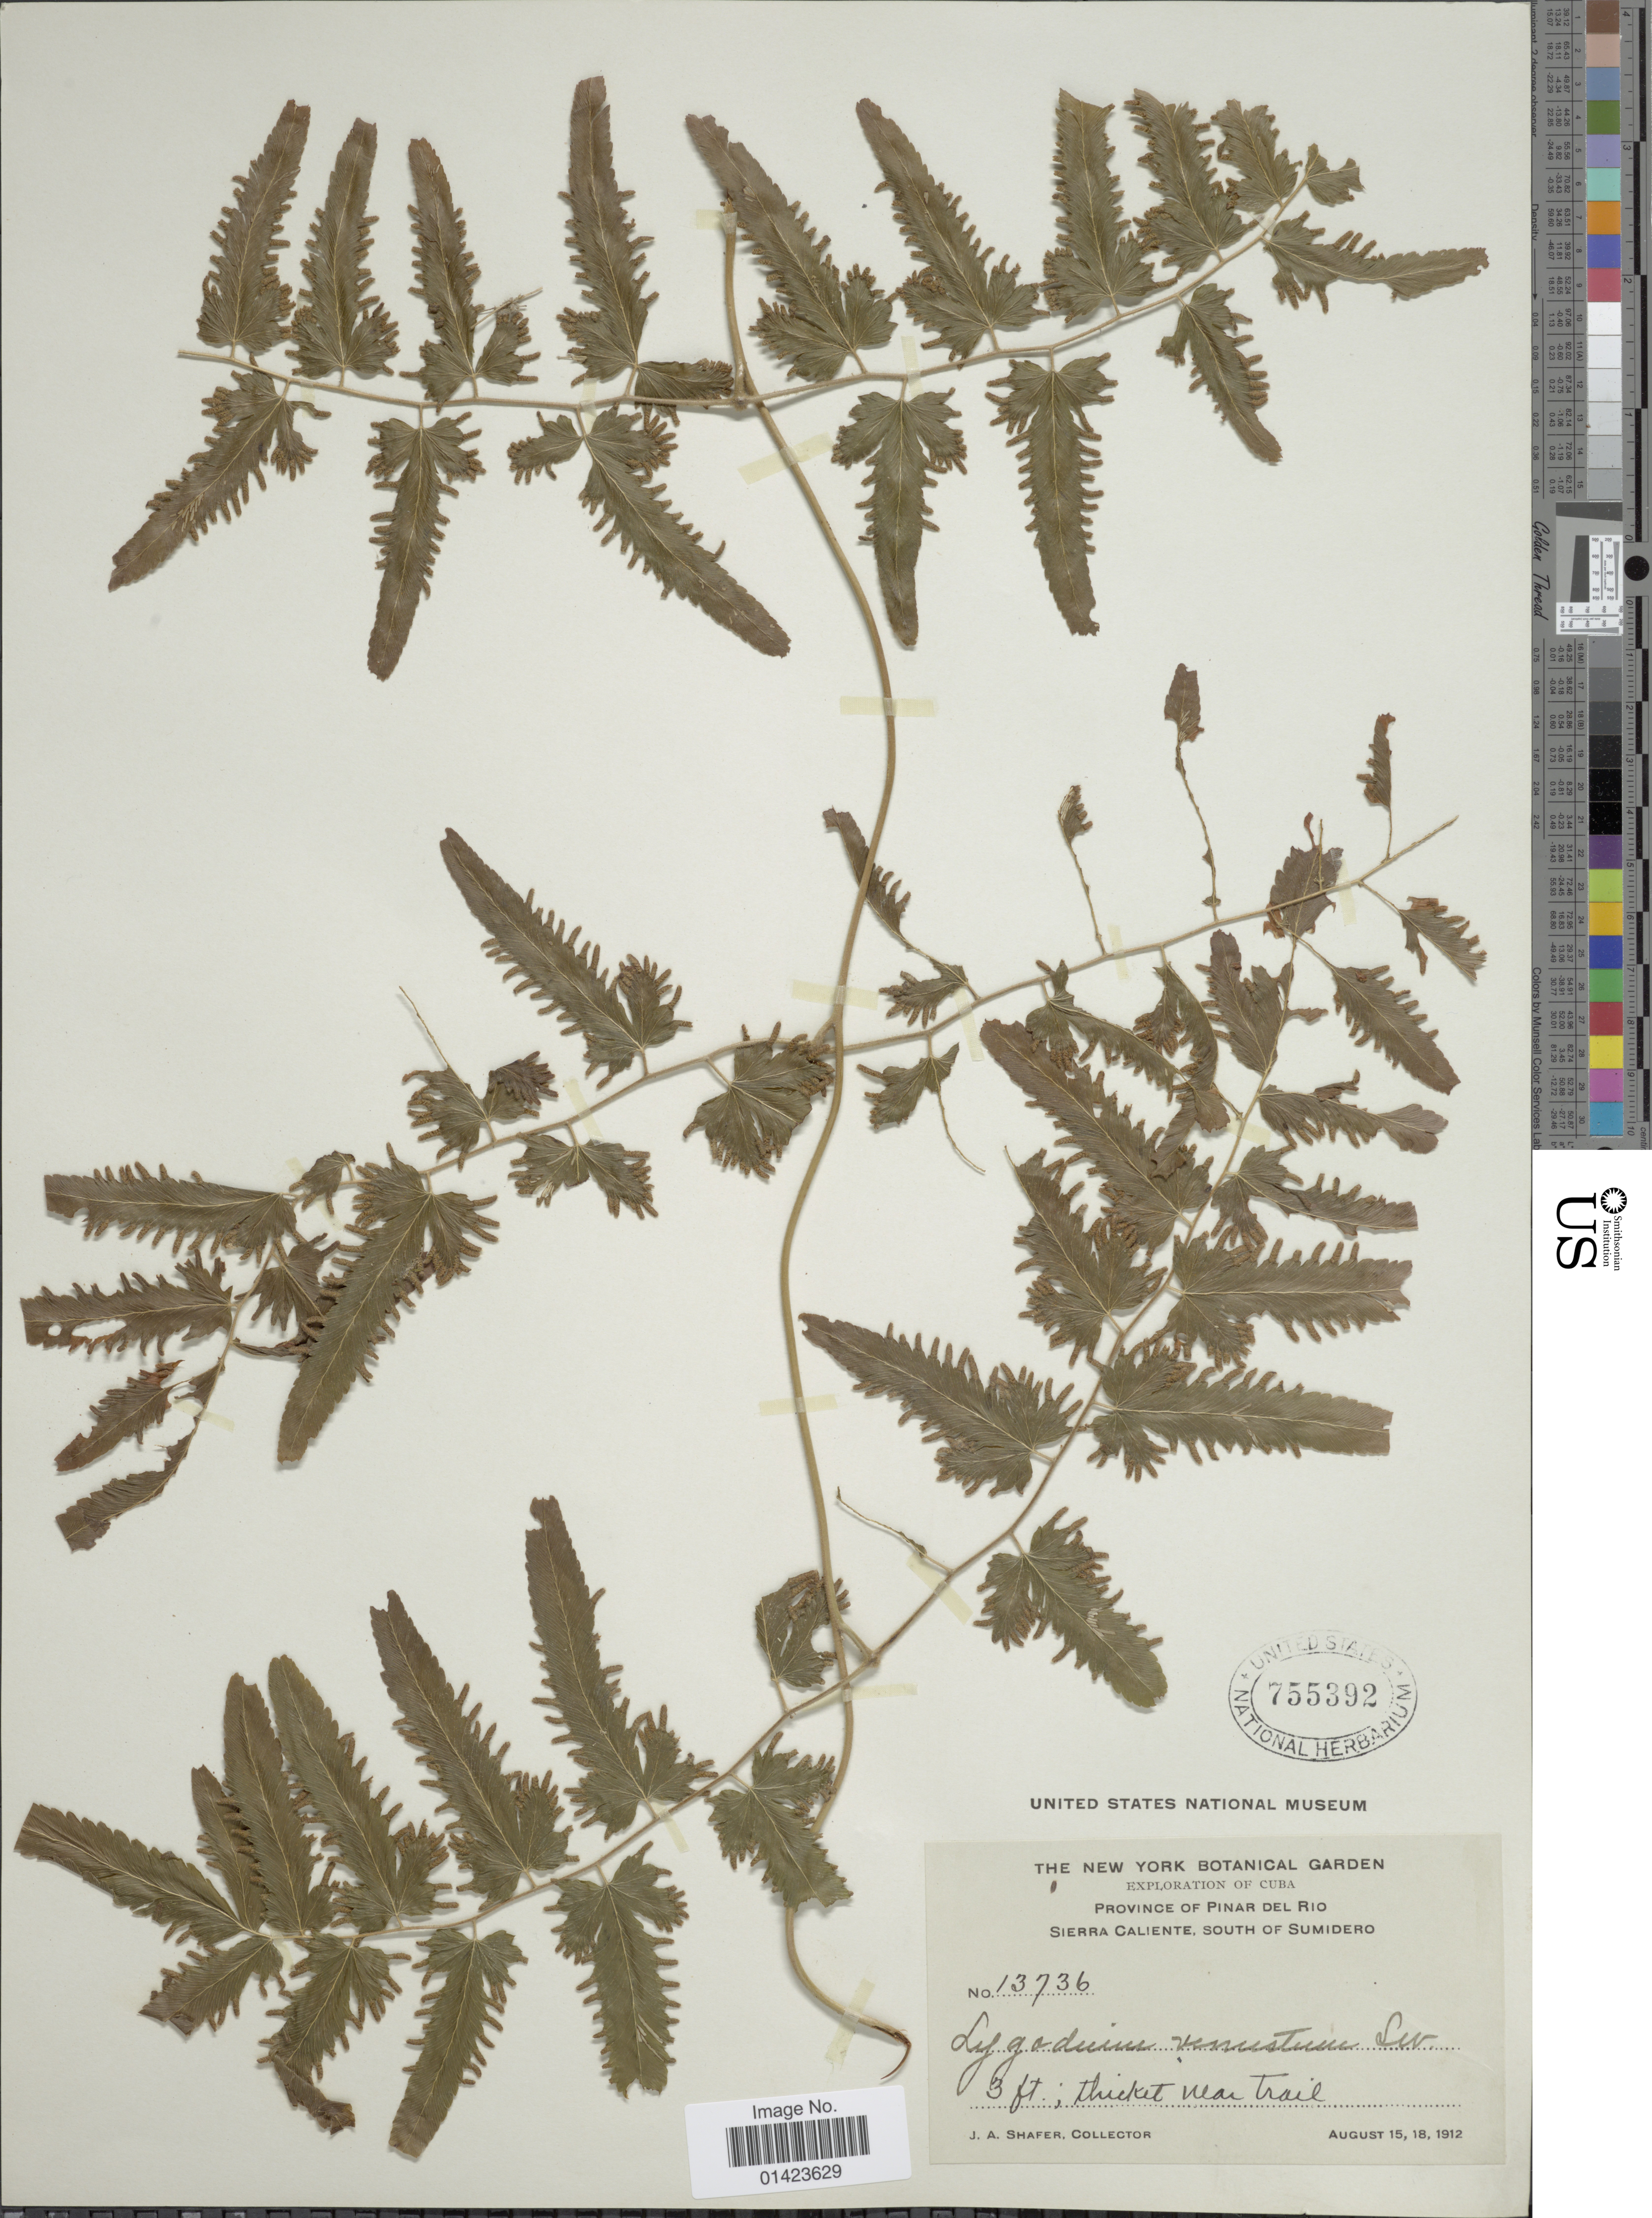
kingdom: Plantae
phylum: Tracheophyta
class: Polypodiopsida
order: Schizaeales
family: Lygodiaceae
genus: Lygodium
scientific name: Lygodium venustum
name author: Sw.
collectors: J. A. Shafer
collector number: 13736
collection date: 1912-08-15/1912-08-18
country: Cuba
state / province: Pinar del Río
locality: Province of Pinar del Rio, Sierra Caliente, south of Sumidero, thicket near trail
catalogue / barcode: US 755392